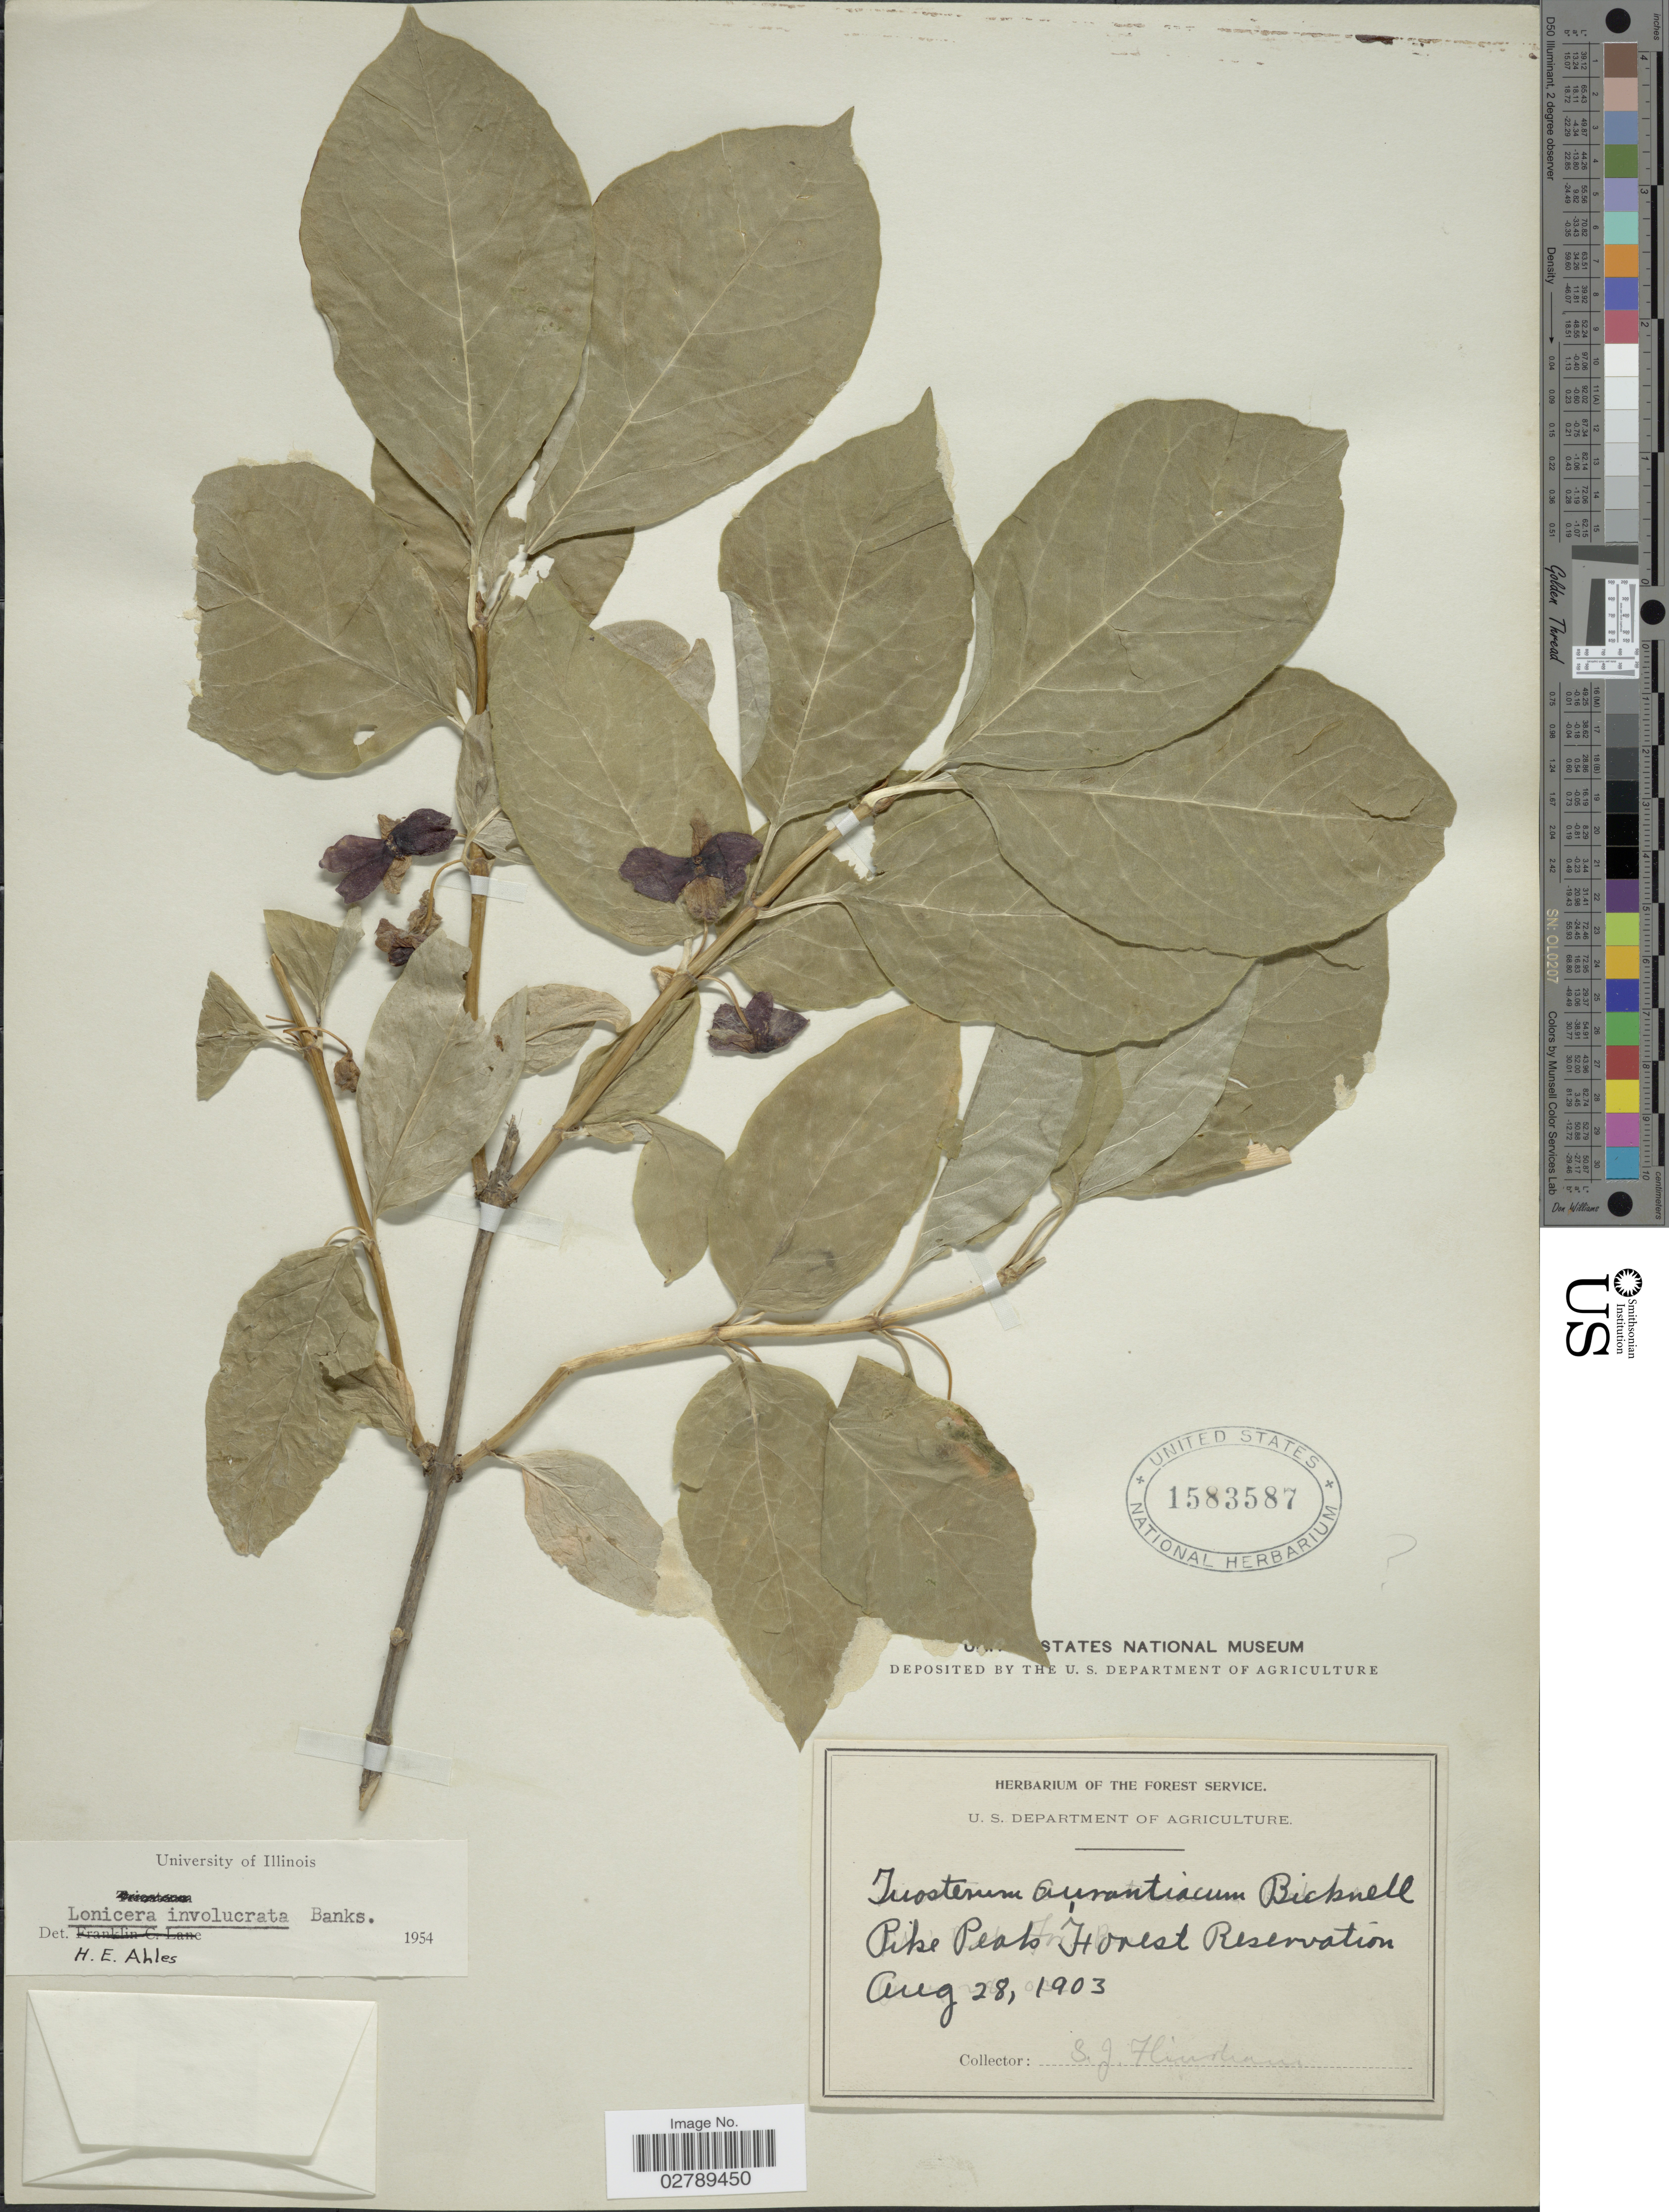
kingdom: Plantae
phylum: Tracheophyta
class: Magnoliopsida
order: Dipsacales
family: Caprifoliaceae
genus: Lonicera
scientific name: Lonicera involucrata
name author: (Richardson) Banks ex Spreng.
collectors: S. Flintham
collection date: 1903-08-28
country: United States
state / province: Colorado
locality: Pike Peak Forest Reservation.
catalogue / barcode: US 1583587